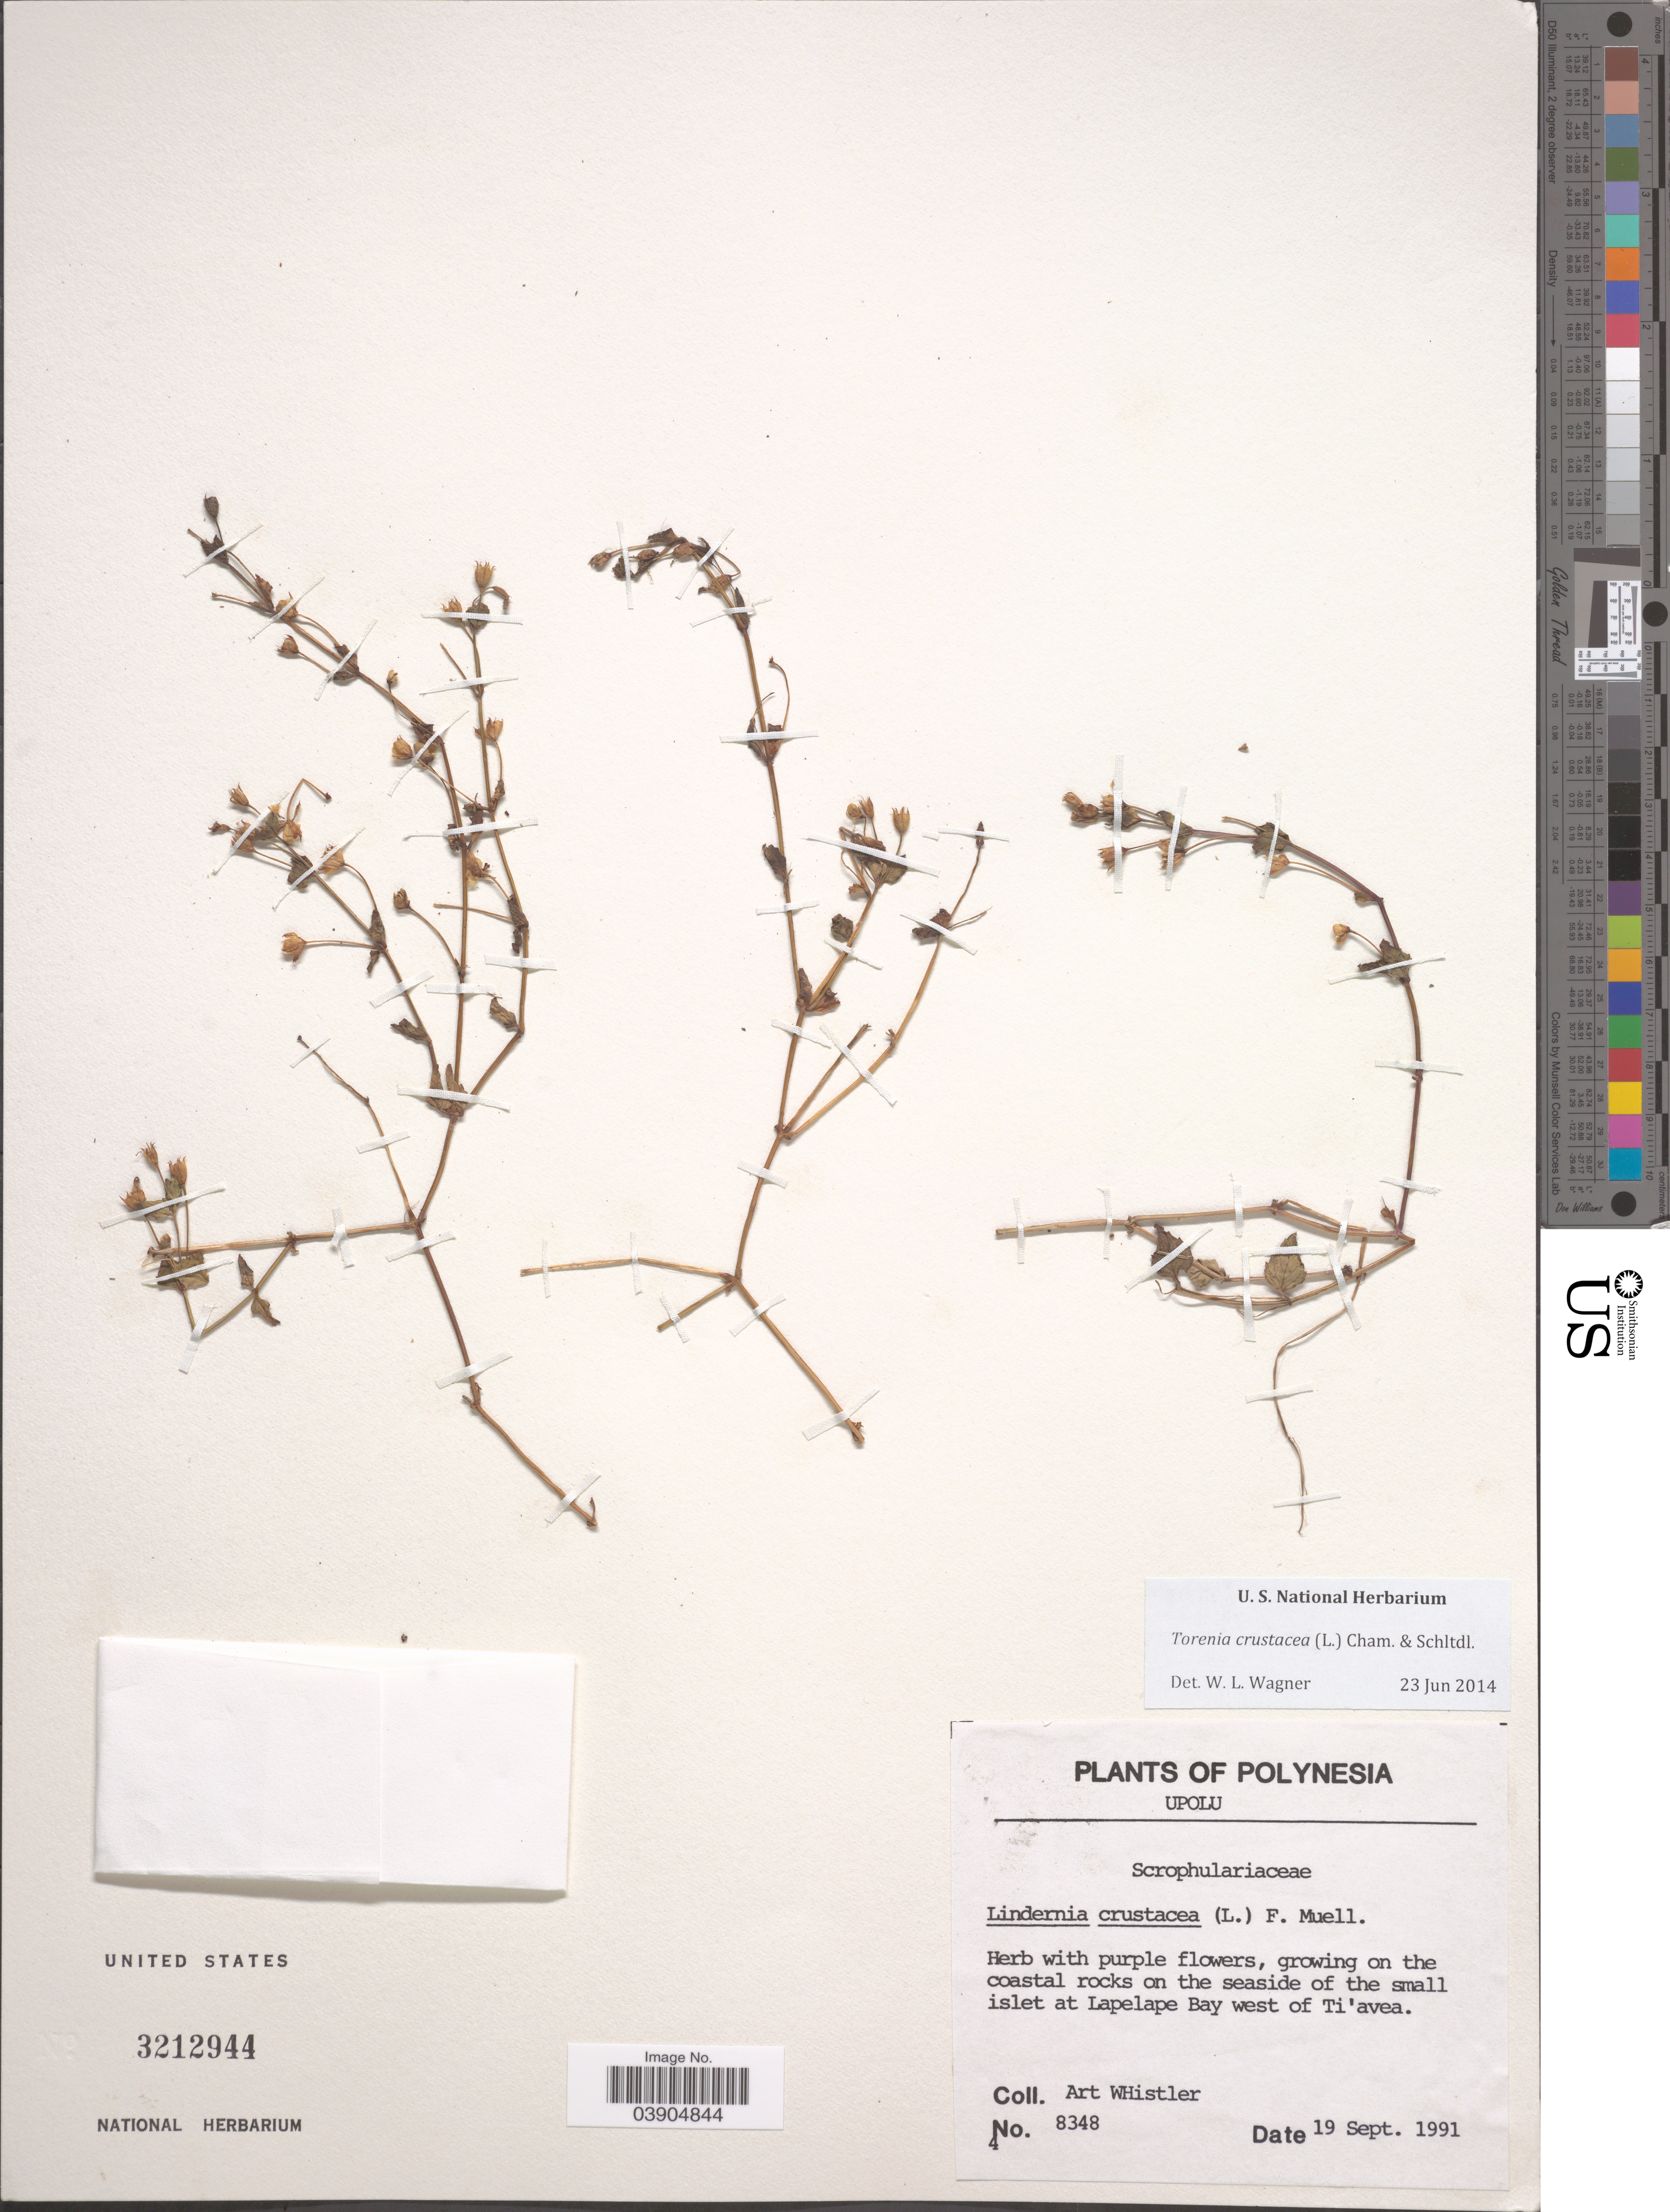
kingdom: Plantae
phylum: Tracheophyta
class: Magnoliopsida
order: Lamiales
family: Linderniaceae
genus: Lindernia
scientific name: Lindernia crustacea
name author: (L.) F. Muell.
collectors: A. Whistler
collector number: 8348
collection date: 1991-09-19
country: Samoa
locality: Polynesia. Upolu. On the seaside of the small islet at Lapelape Bay west of Ti'avea.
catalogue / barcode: US 3212944